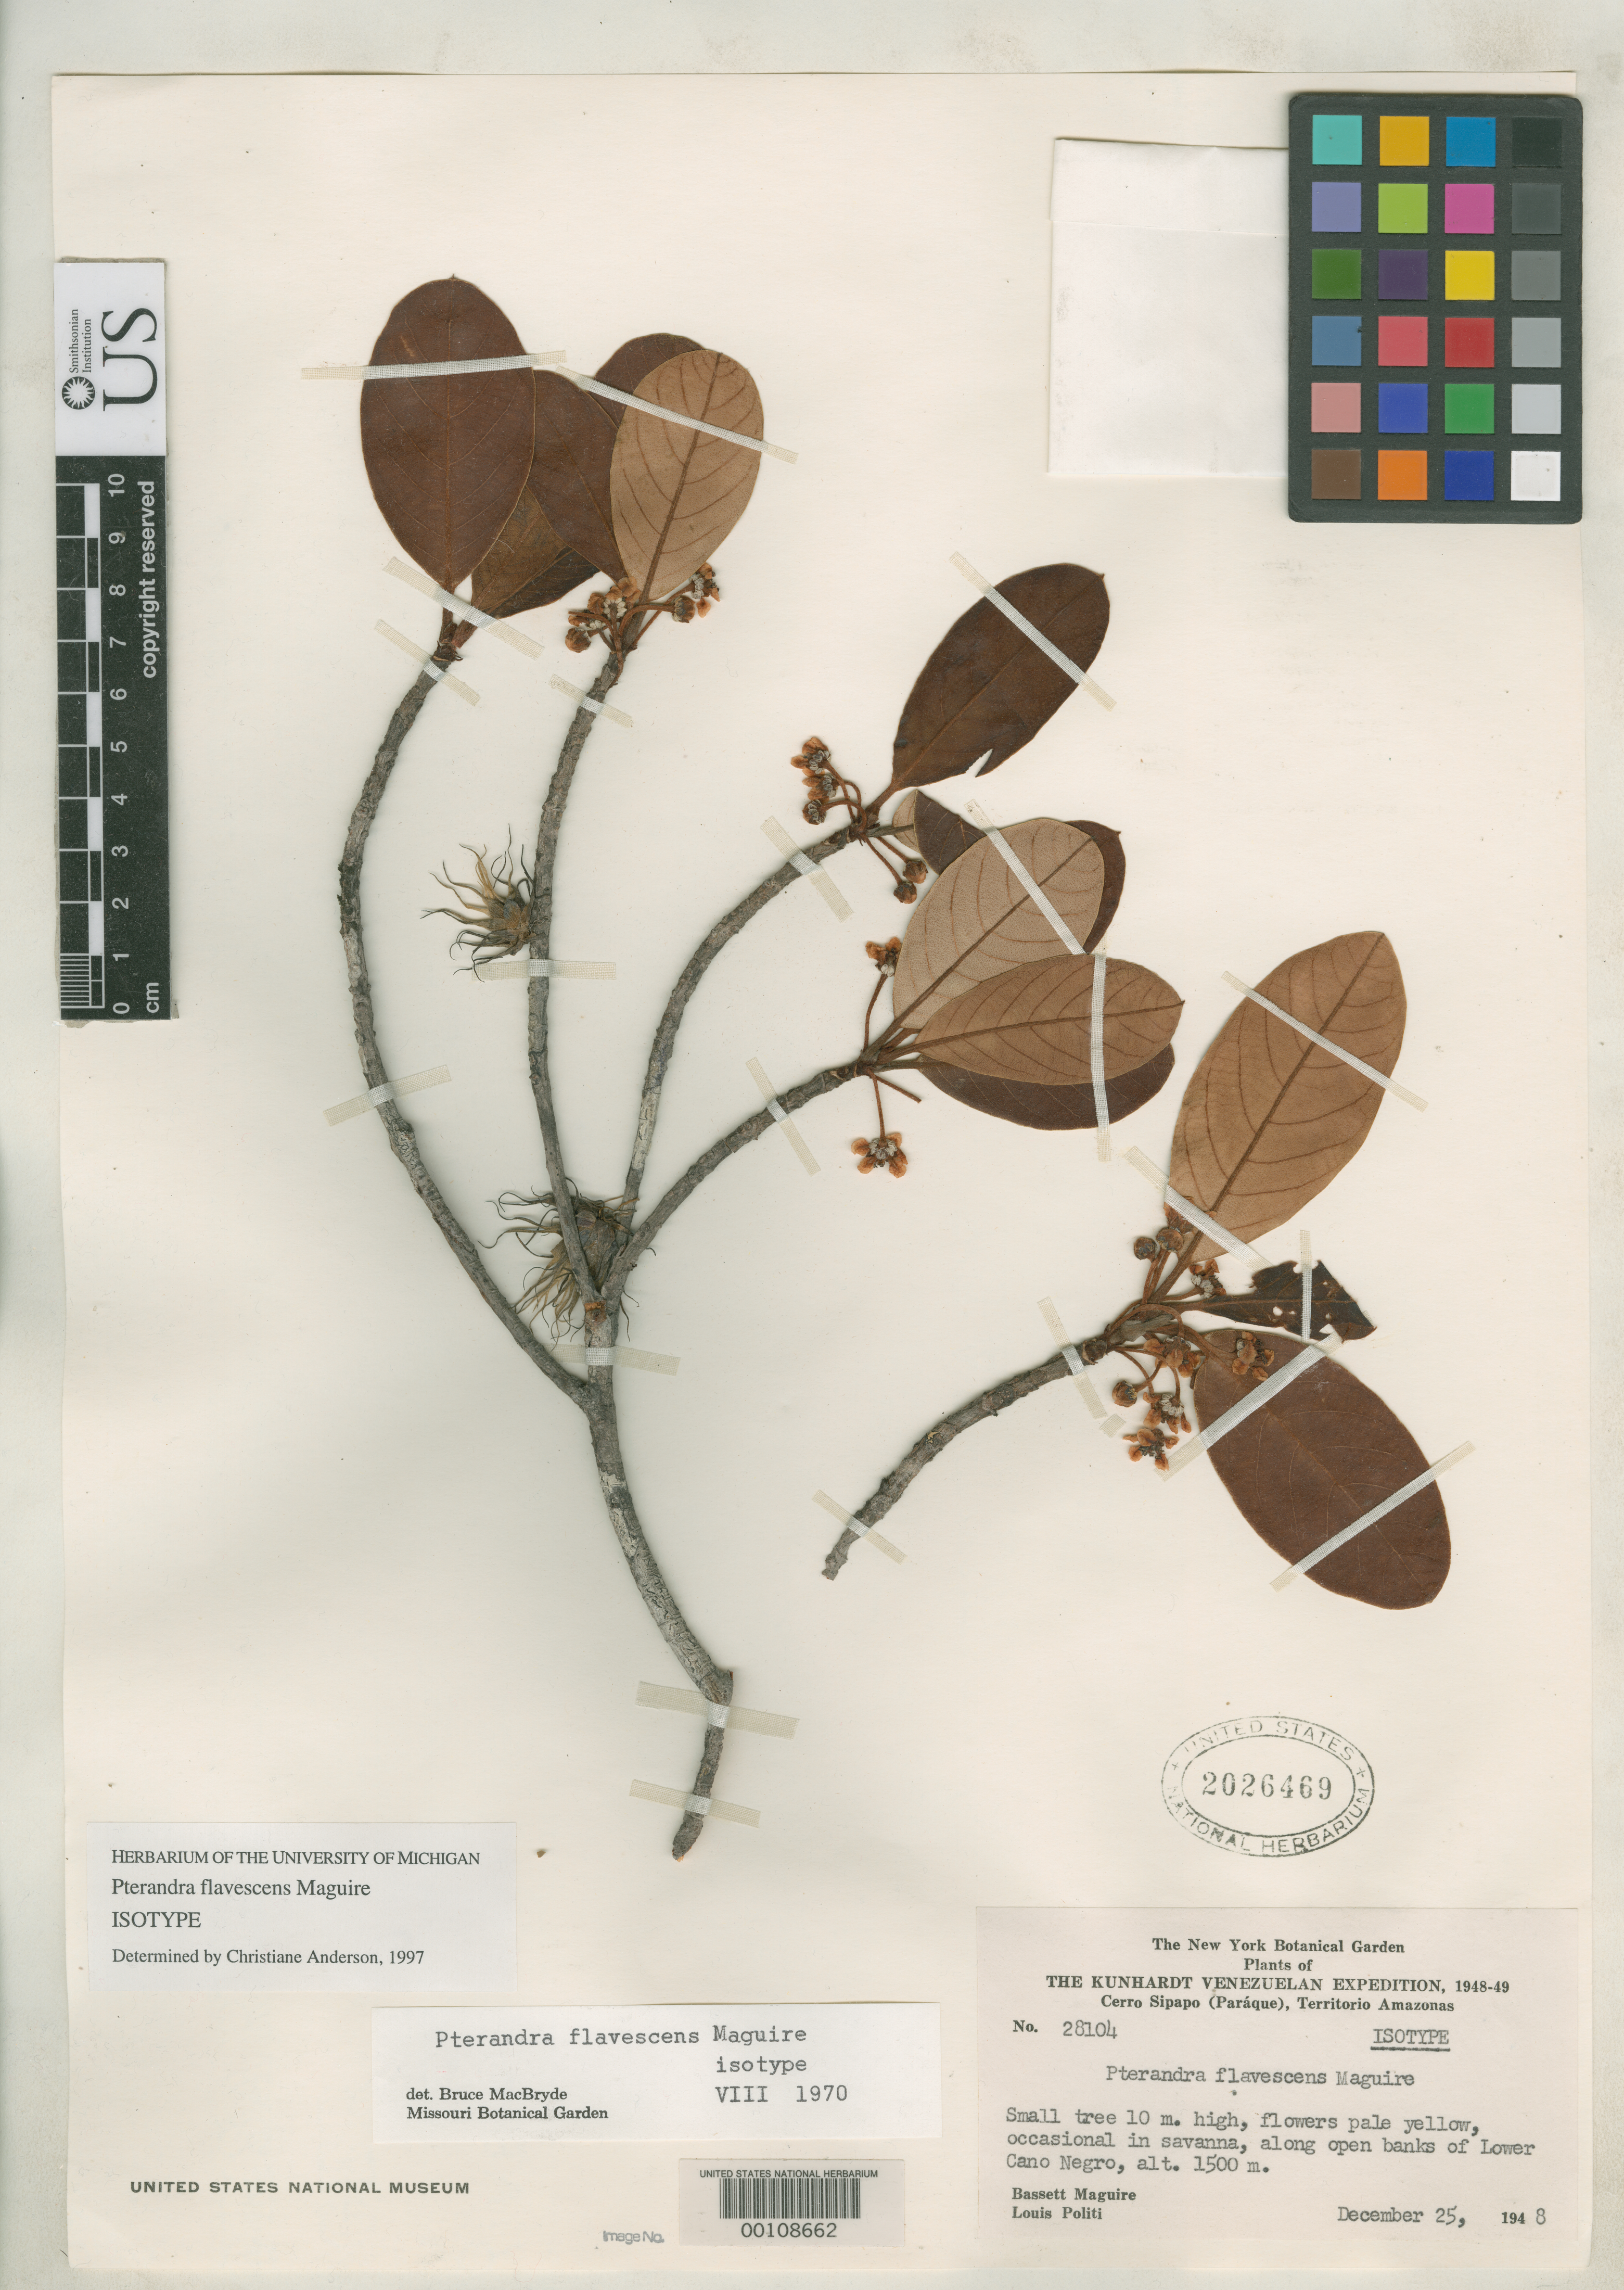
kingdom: Plantae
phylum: Tracheophyta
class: Magnoliopsida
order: Malpighiales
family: Malpighiaceae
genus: Pterandra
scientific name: Pterandra flavescens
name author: Maguire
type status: Isotype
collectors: B. Maguire & L. Politi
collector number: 28104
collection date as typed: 25 Dec 1948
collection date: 1948-12-25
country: Venezuela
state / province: Amazonas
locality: Cerro Sipapo (Paraque), along open banks of lower Cano Negro.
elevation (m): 1500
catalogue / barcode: US 2026469